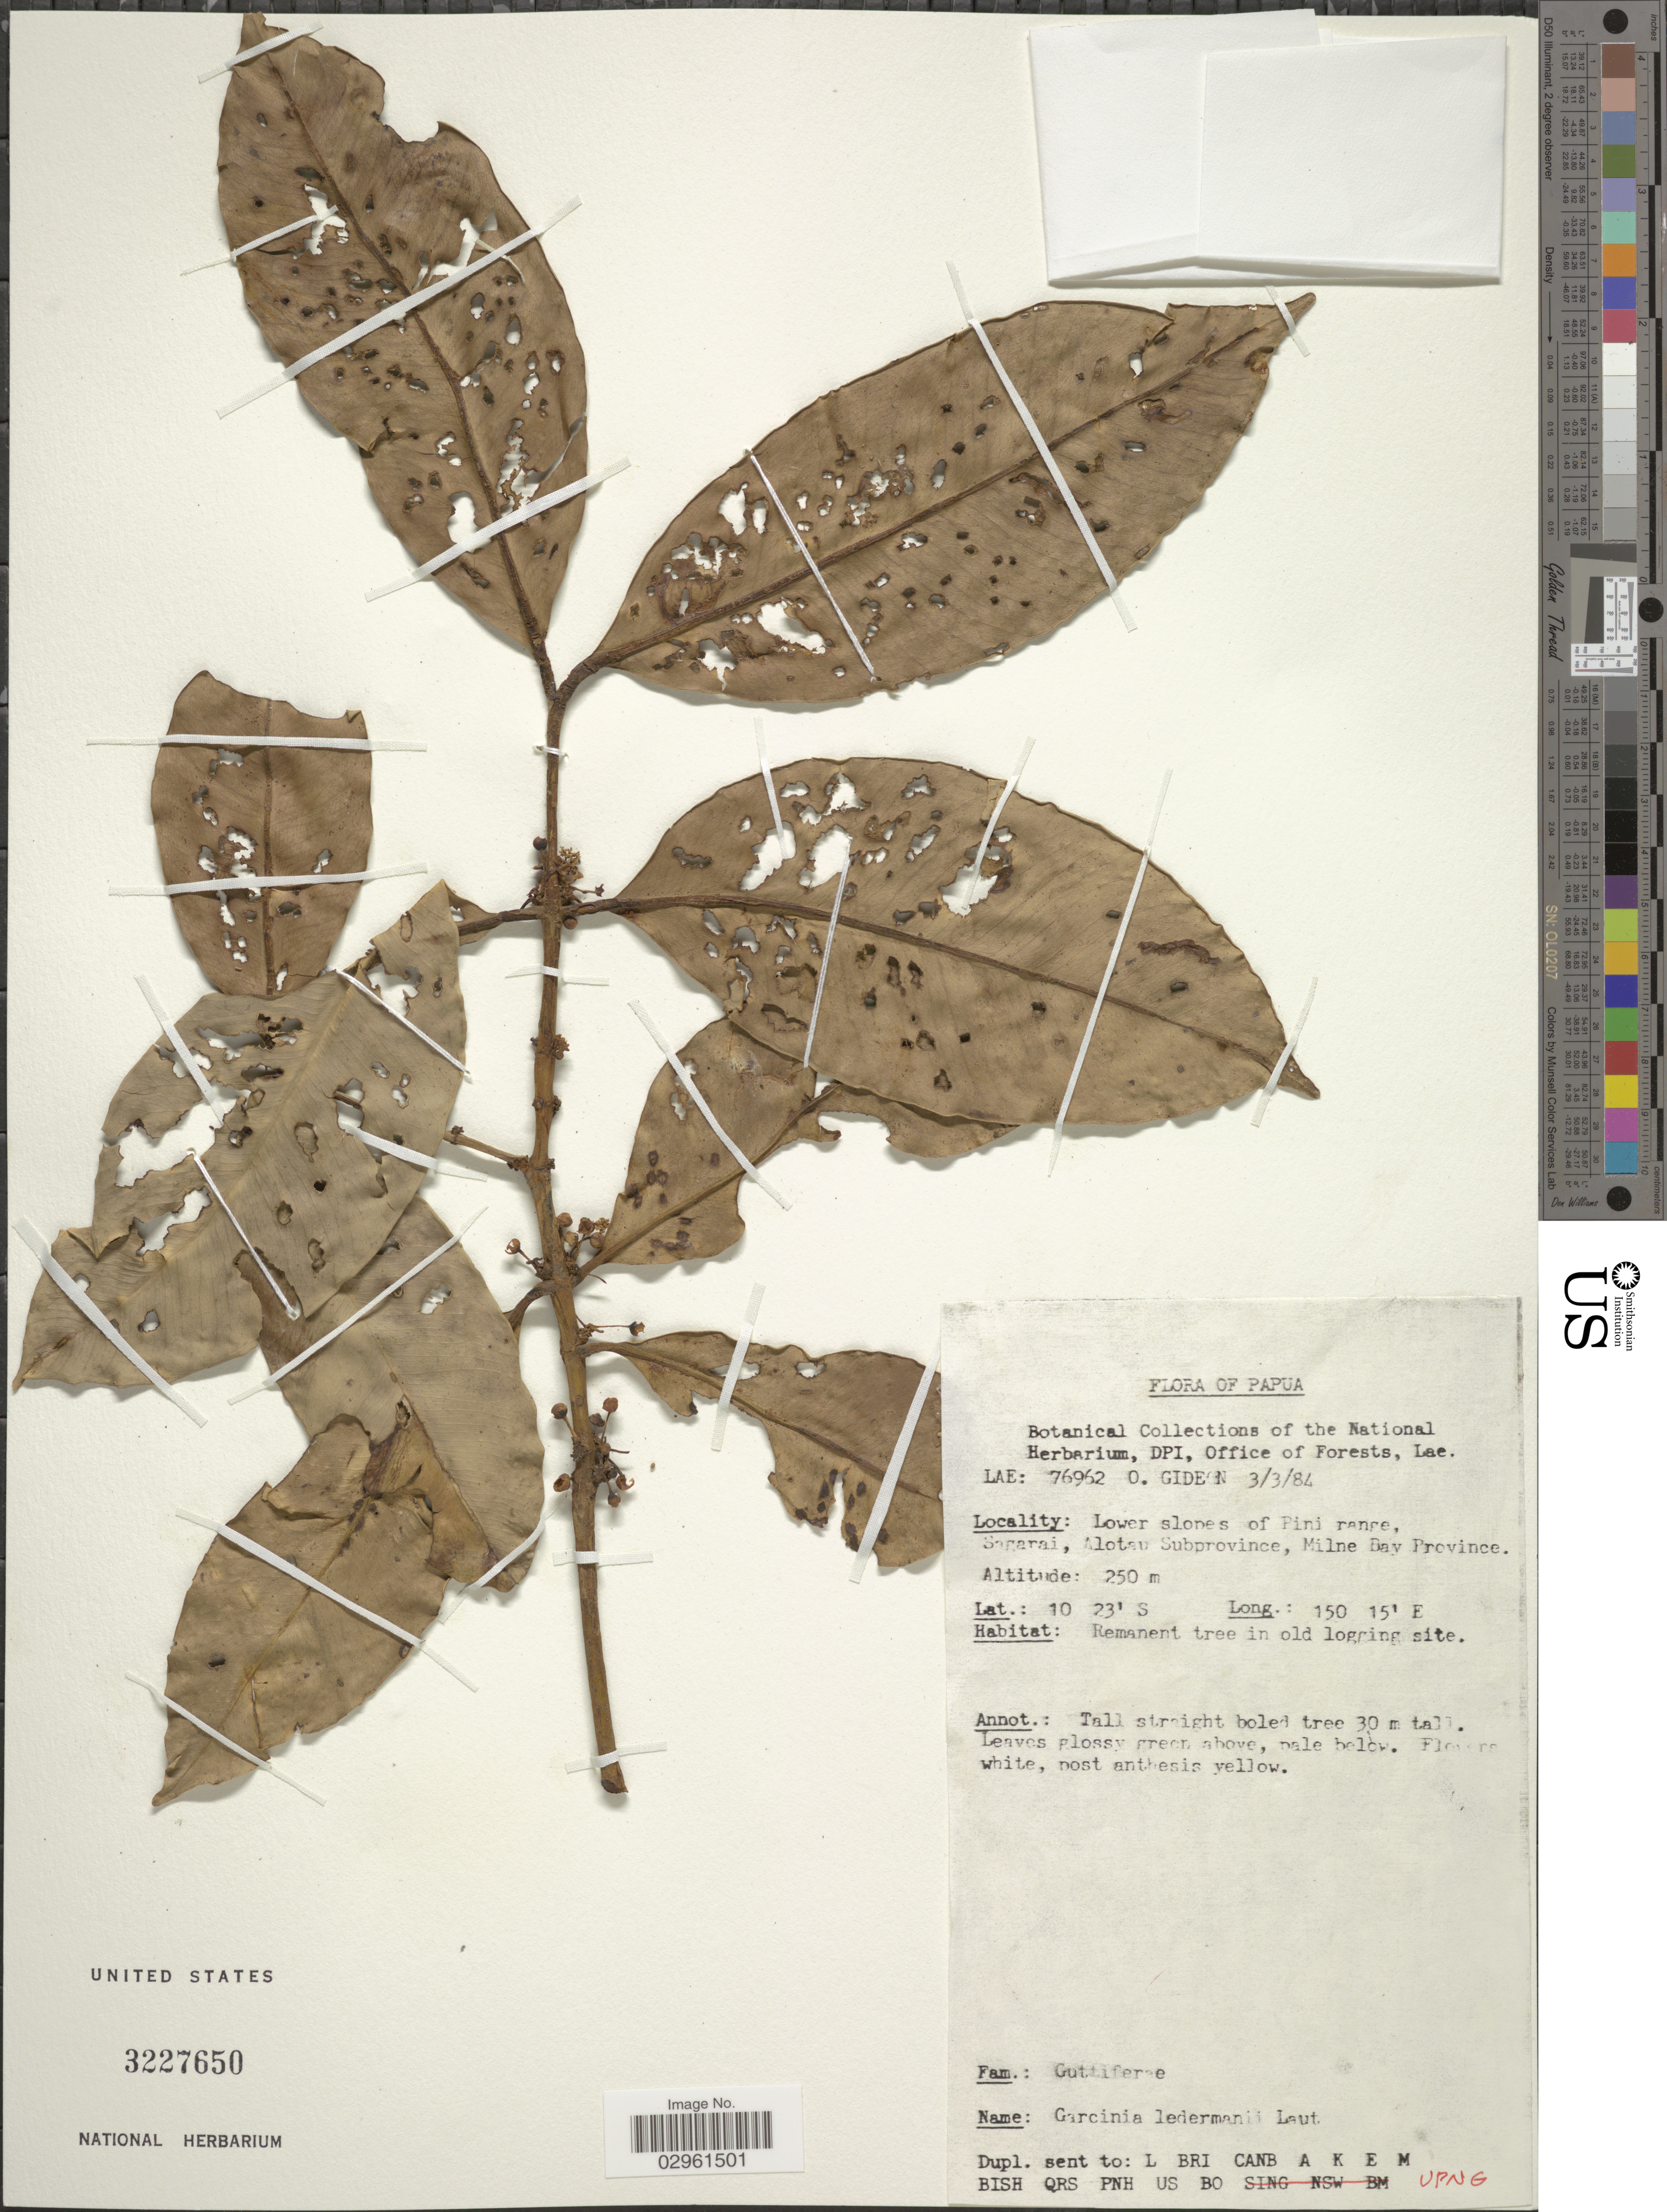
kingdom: Plantae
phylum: Tracheophyta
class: Magnoliopsida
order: Malpighiales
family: Clusiaceae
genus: Garcinia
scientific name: Garcinia ledermannii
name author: Lauterb.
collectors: O. Gideon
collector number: LAE:76962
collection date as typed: Transcribed d/m/y: 3/3/84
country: Papua New Guinea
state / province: Milne Bay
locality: Papua, lower slopes of Pini range, Sagarai, Alotau Subprovince.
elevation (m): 250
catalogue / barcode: US 3227650